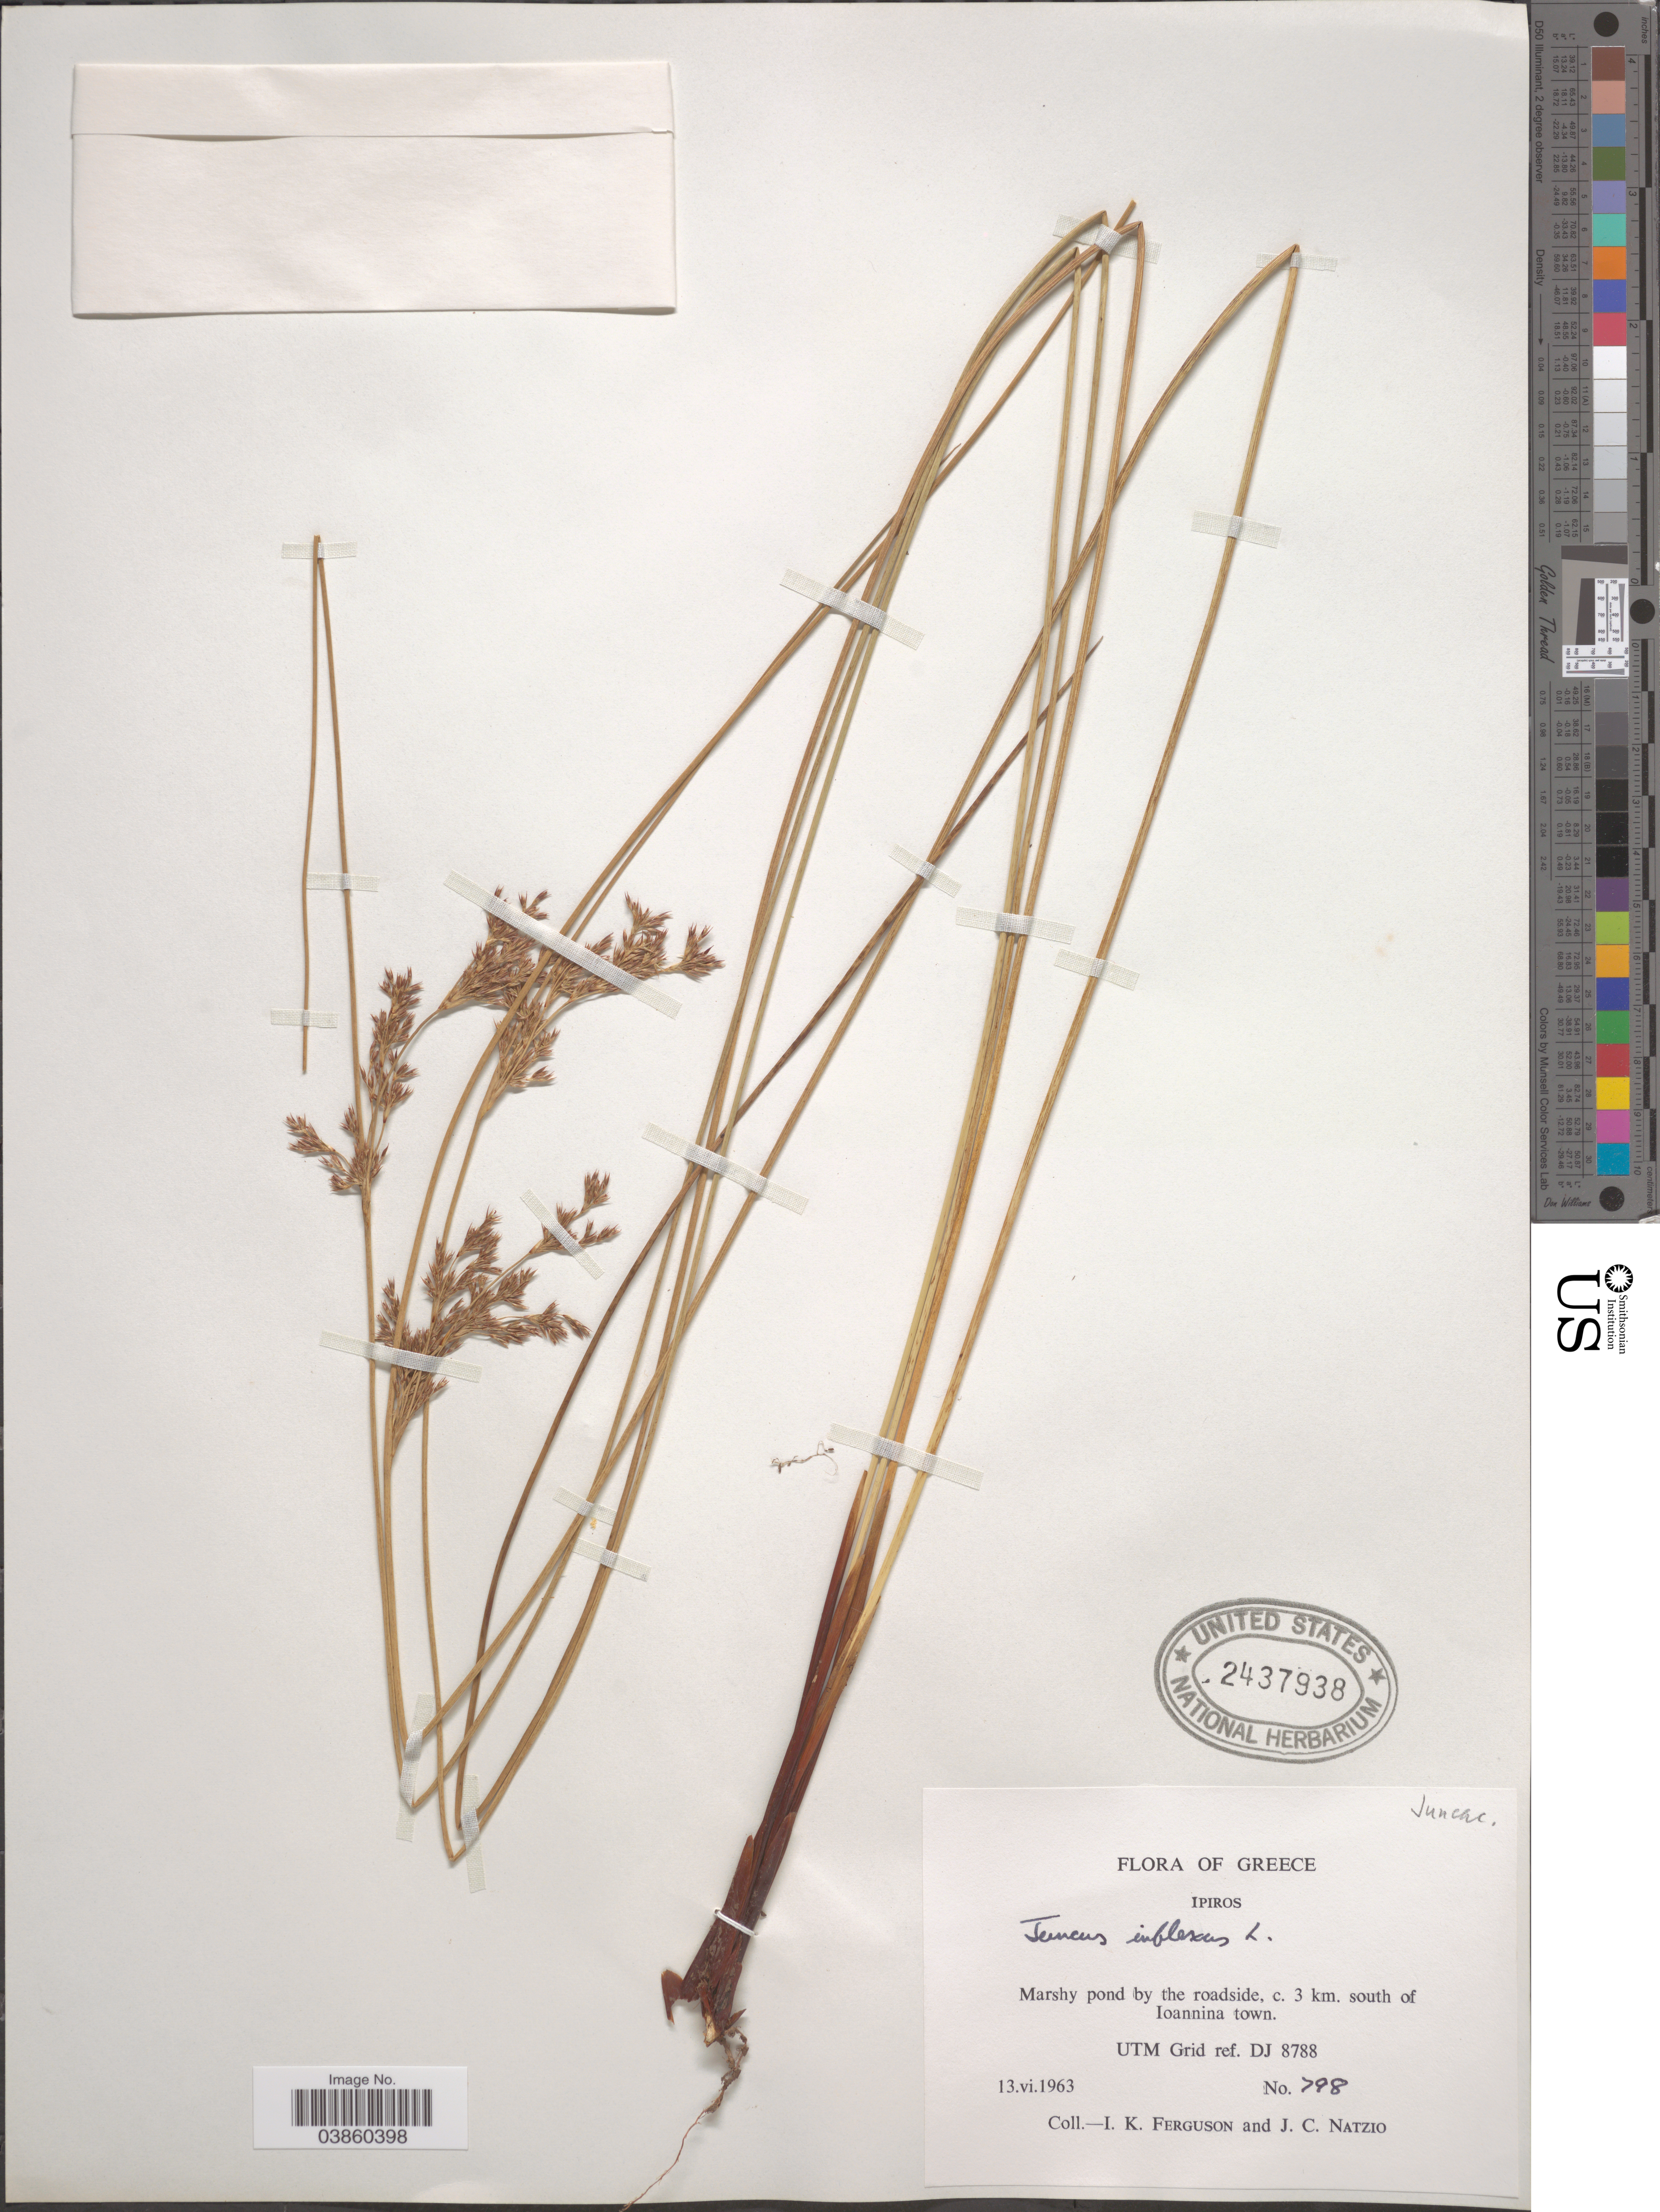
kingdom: Plantae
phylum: Tracheophyta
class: Liliopsida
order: Poales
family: Juncaceae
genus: Juncus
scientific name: Juncus inflexus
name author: L.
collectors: I. K. Ferguson & J. Natzio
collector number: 798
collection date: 1963-06-13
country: Greece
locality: Ipiros. Marshy pond by the roadside, c. 3 km. south of Ioannina town. UTM Grid ref. DJ 8788.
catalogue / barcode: US 2437938